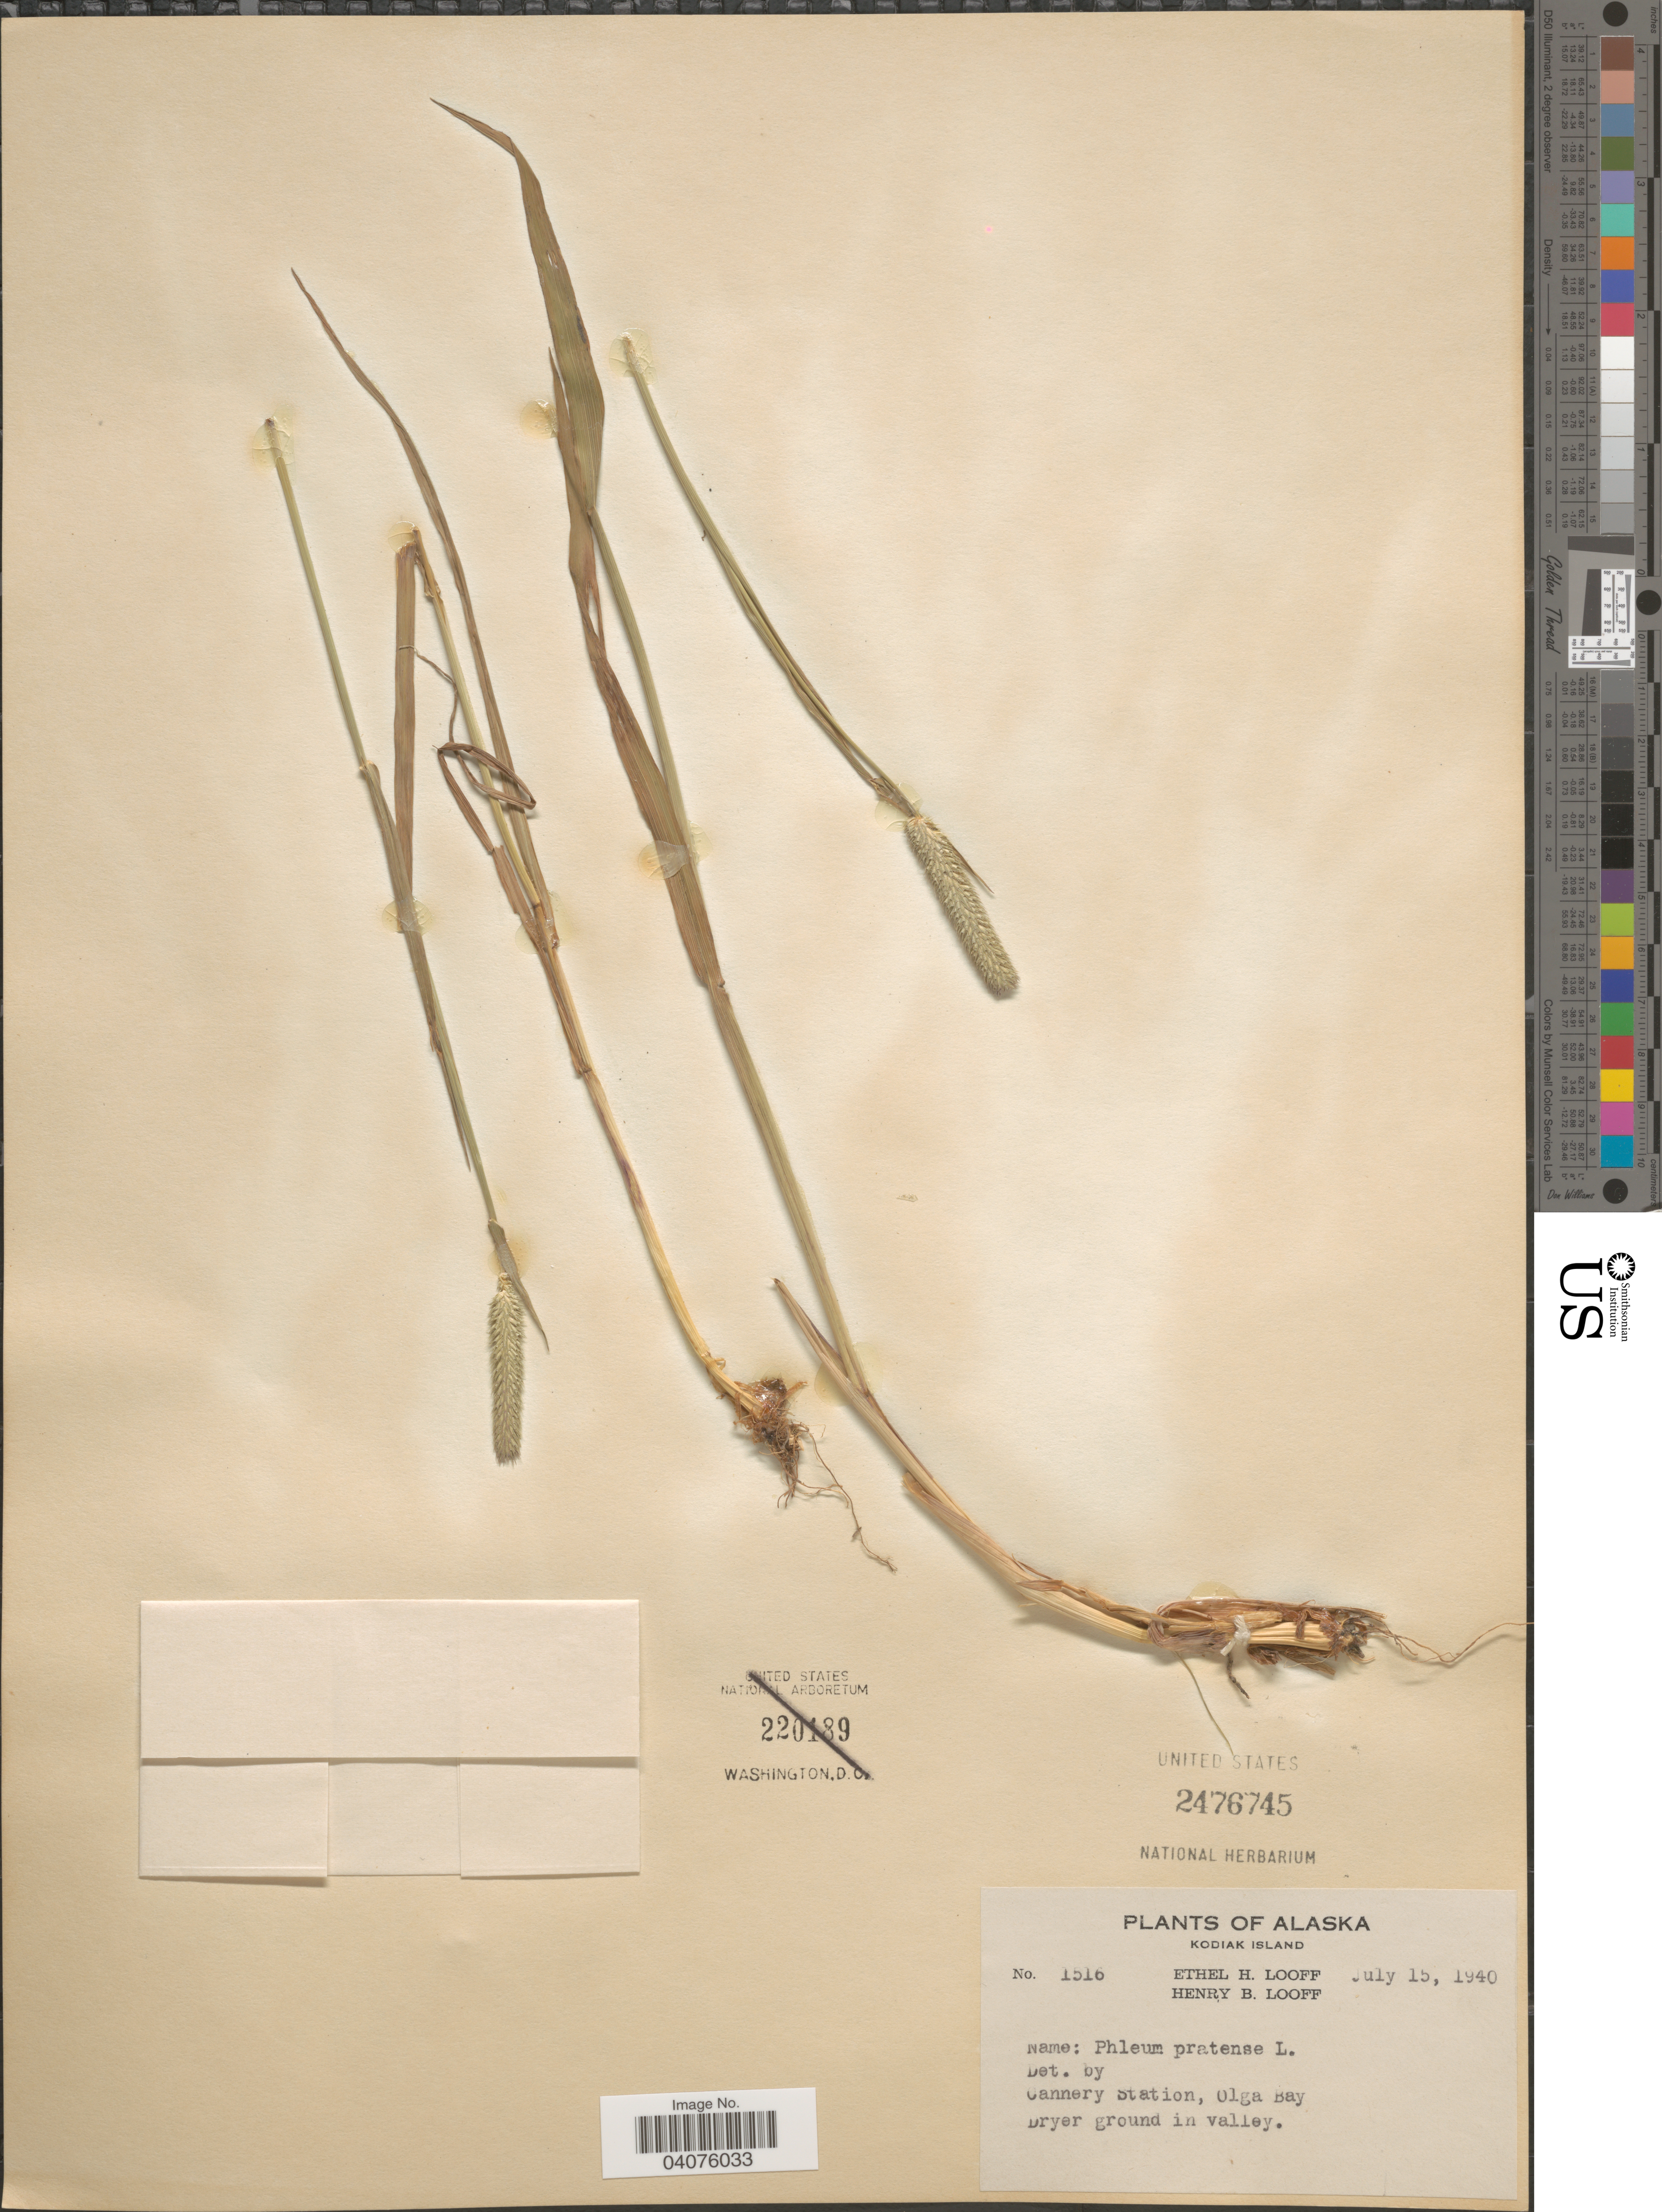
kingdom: Plantae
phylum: Tracheophyta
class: Liliopsida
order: Poales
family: Poaceae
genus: Phleum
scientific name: Phleum pratense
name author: L.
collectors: E. Looff & H. Looff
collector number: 1516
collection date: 1940-07-15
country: United States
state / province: Alaska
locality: Kodiak Island. Cannery Station, Olga Bay.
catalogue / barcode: US 2476745